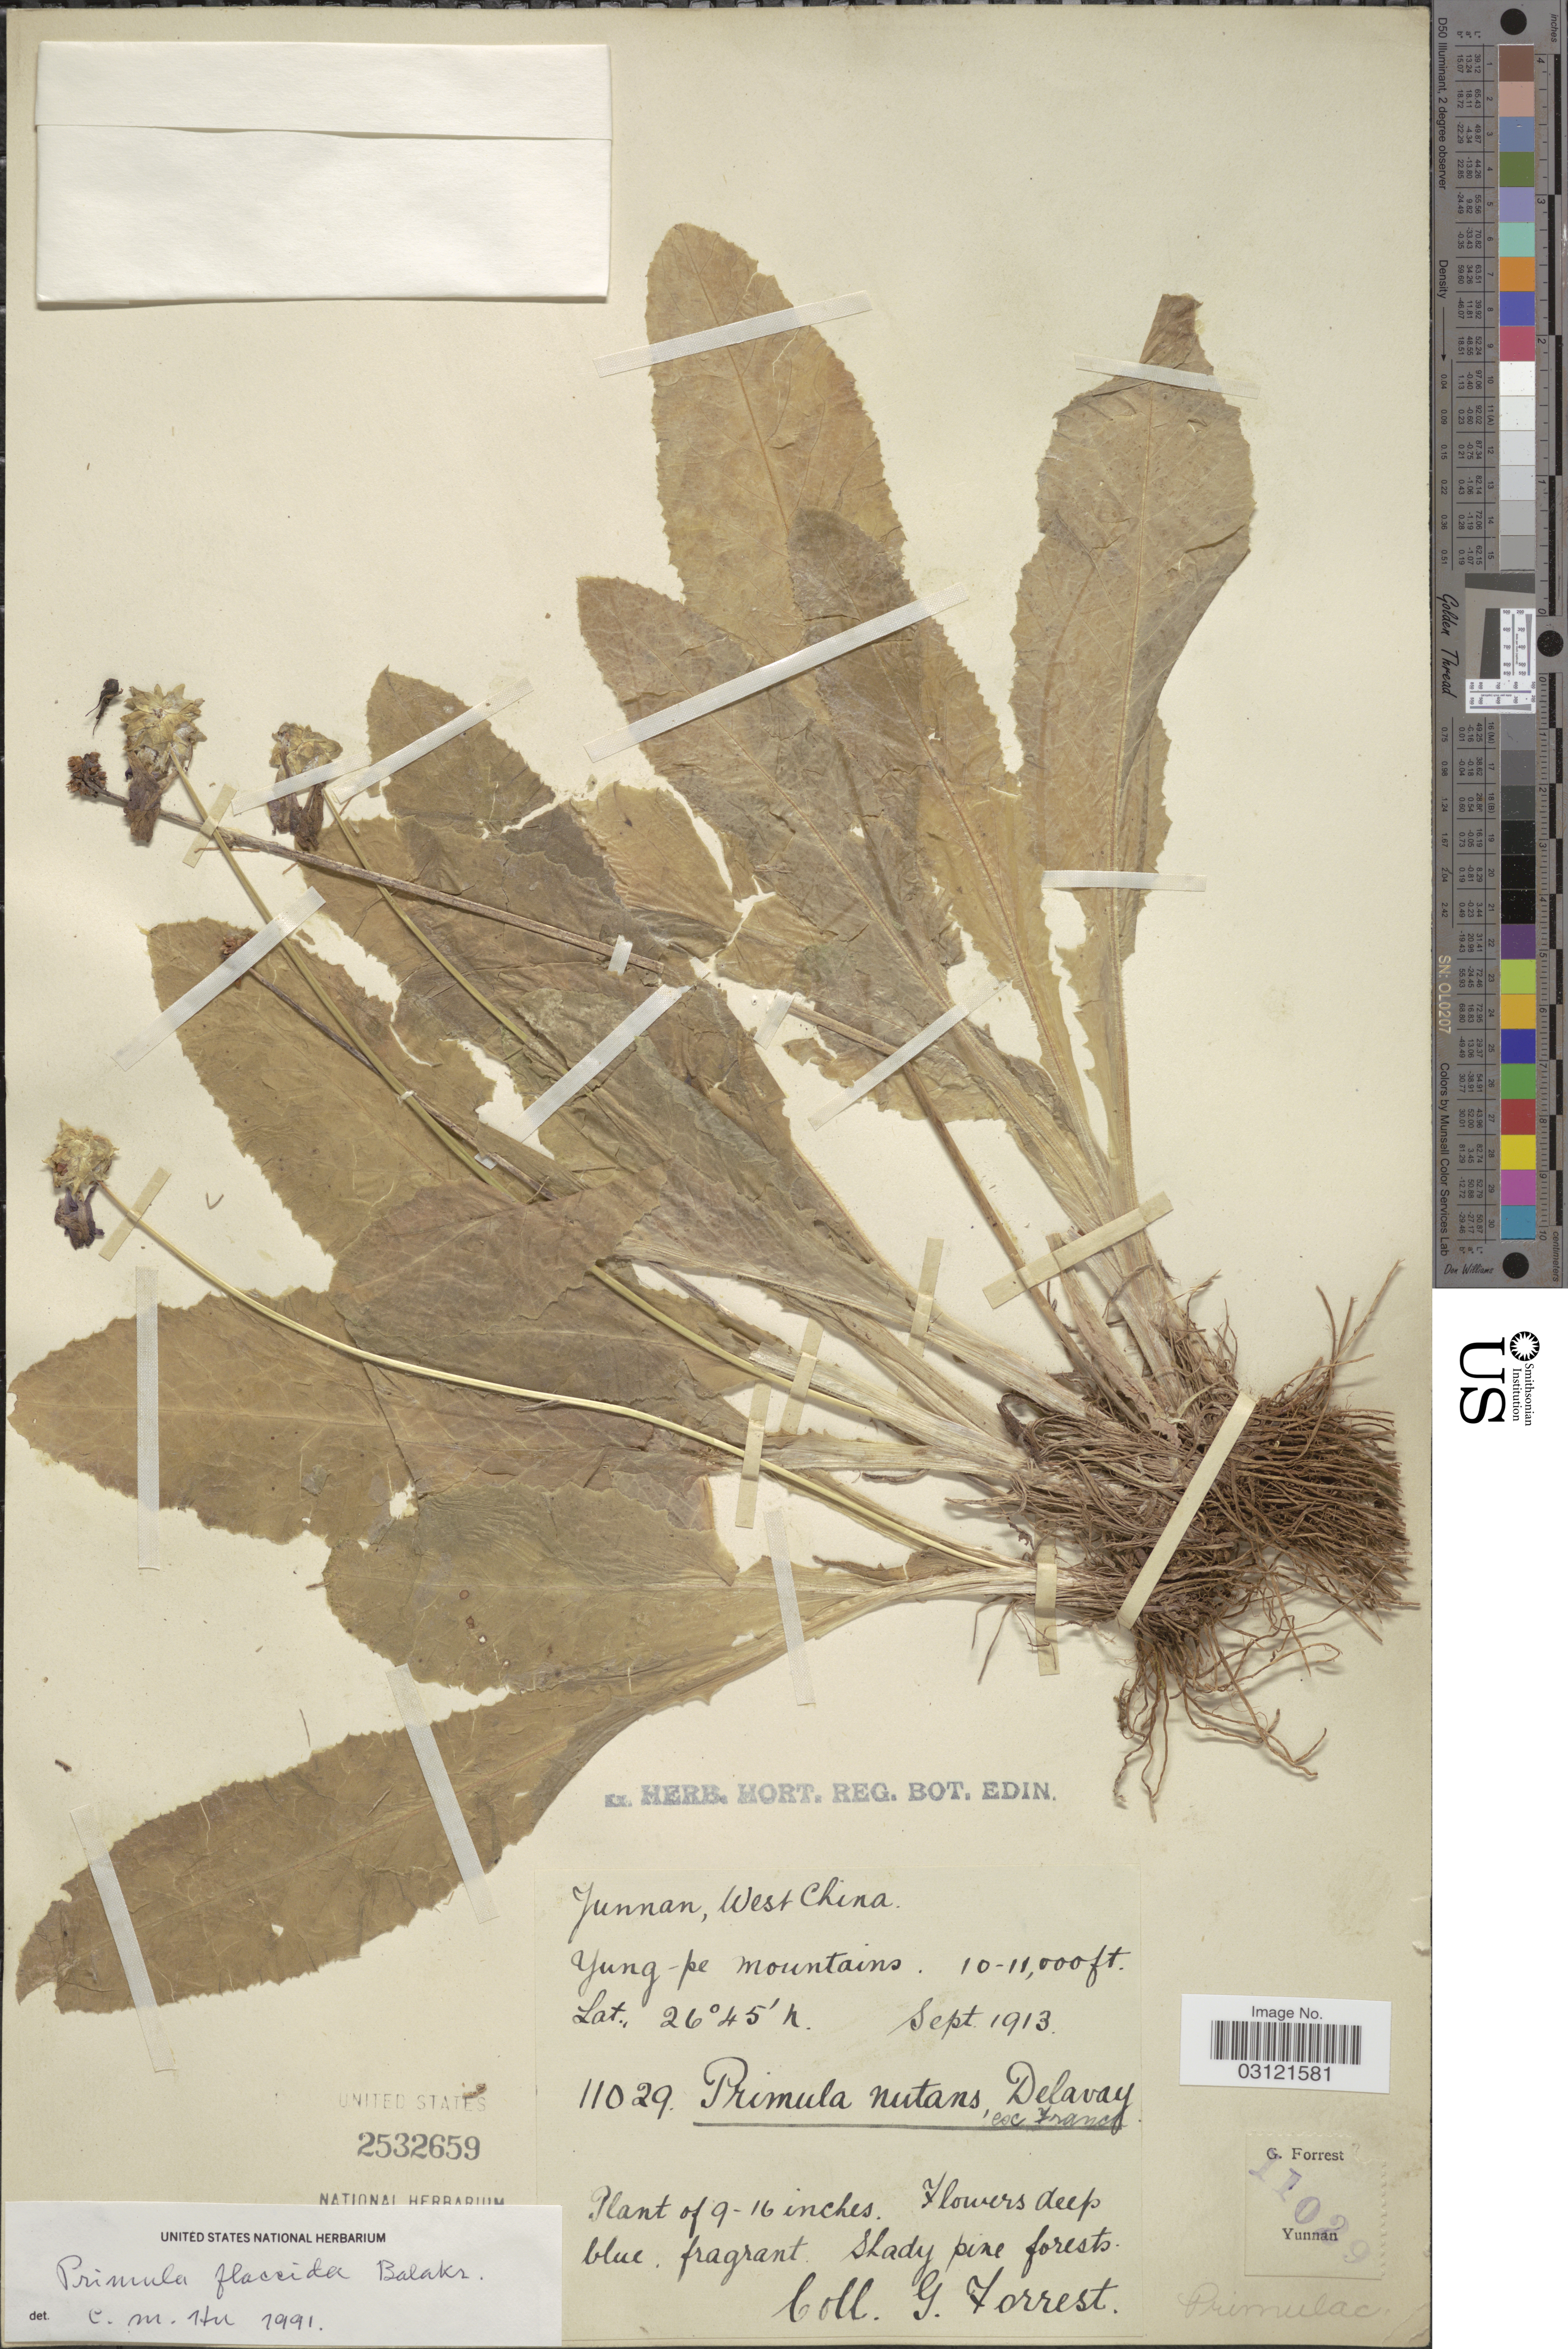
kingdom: Plantae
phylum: Tracheophyta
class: Magnoliopsida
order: Ericales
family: Primulaceae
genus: Primula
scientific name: Primula nutans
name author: Georgi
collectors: G. Forrest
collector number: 11029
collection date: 1913-09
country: China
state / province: Yunnan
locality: West China, Yung-pe mountains.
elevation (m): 3048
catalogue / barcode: US 2532659